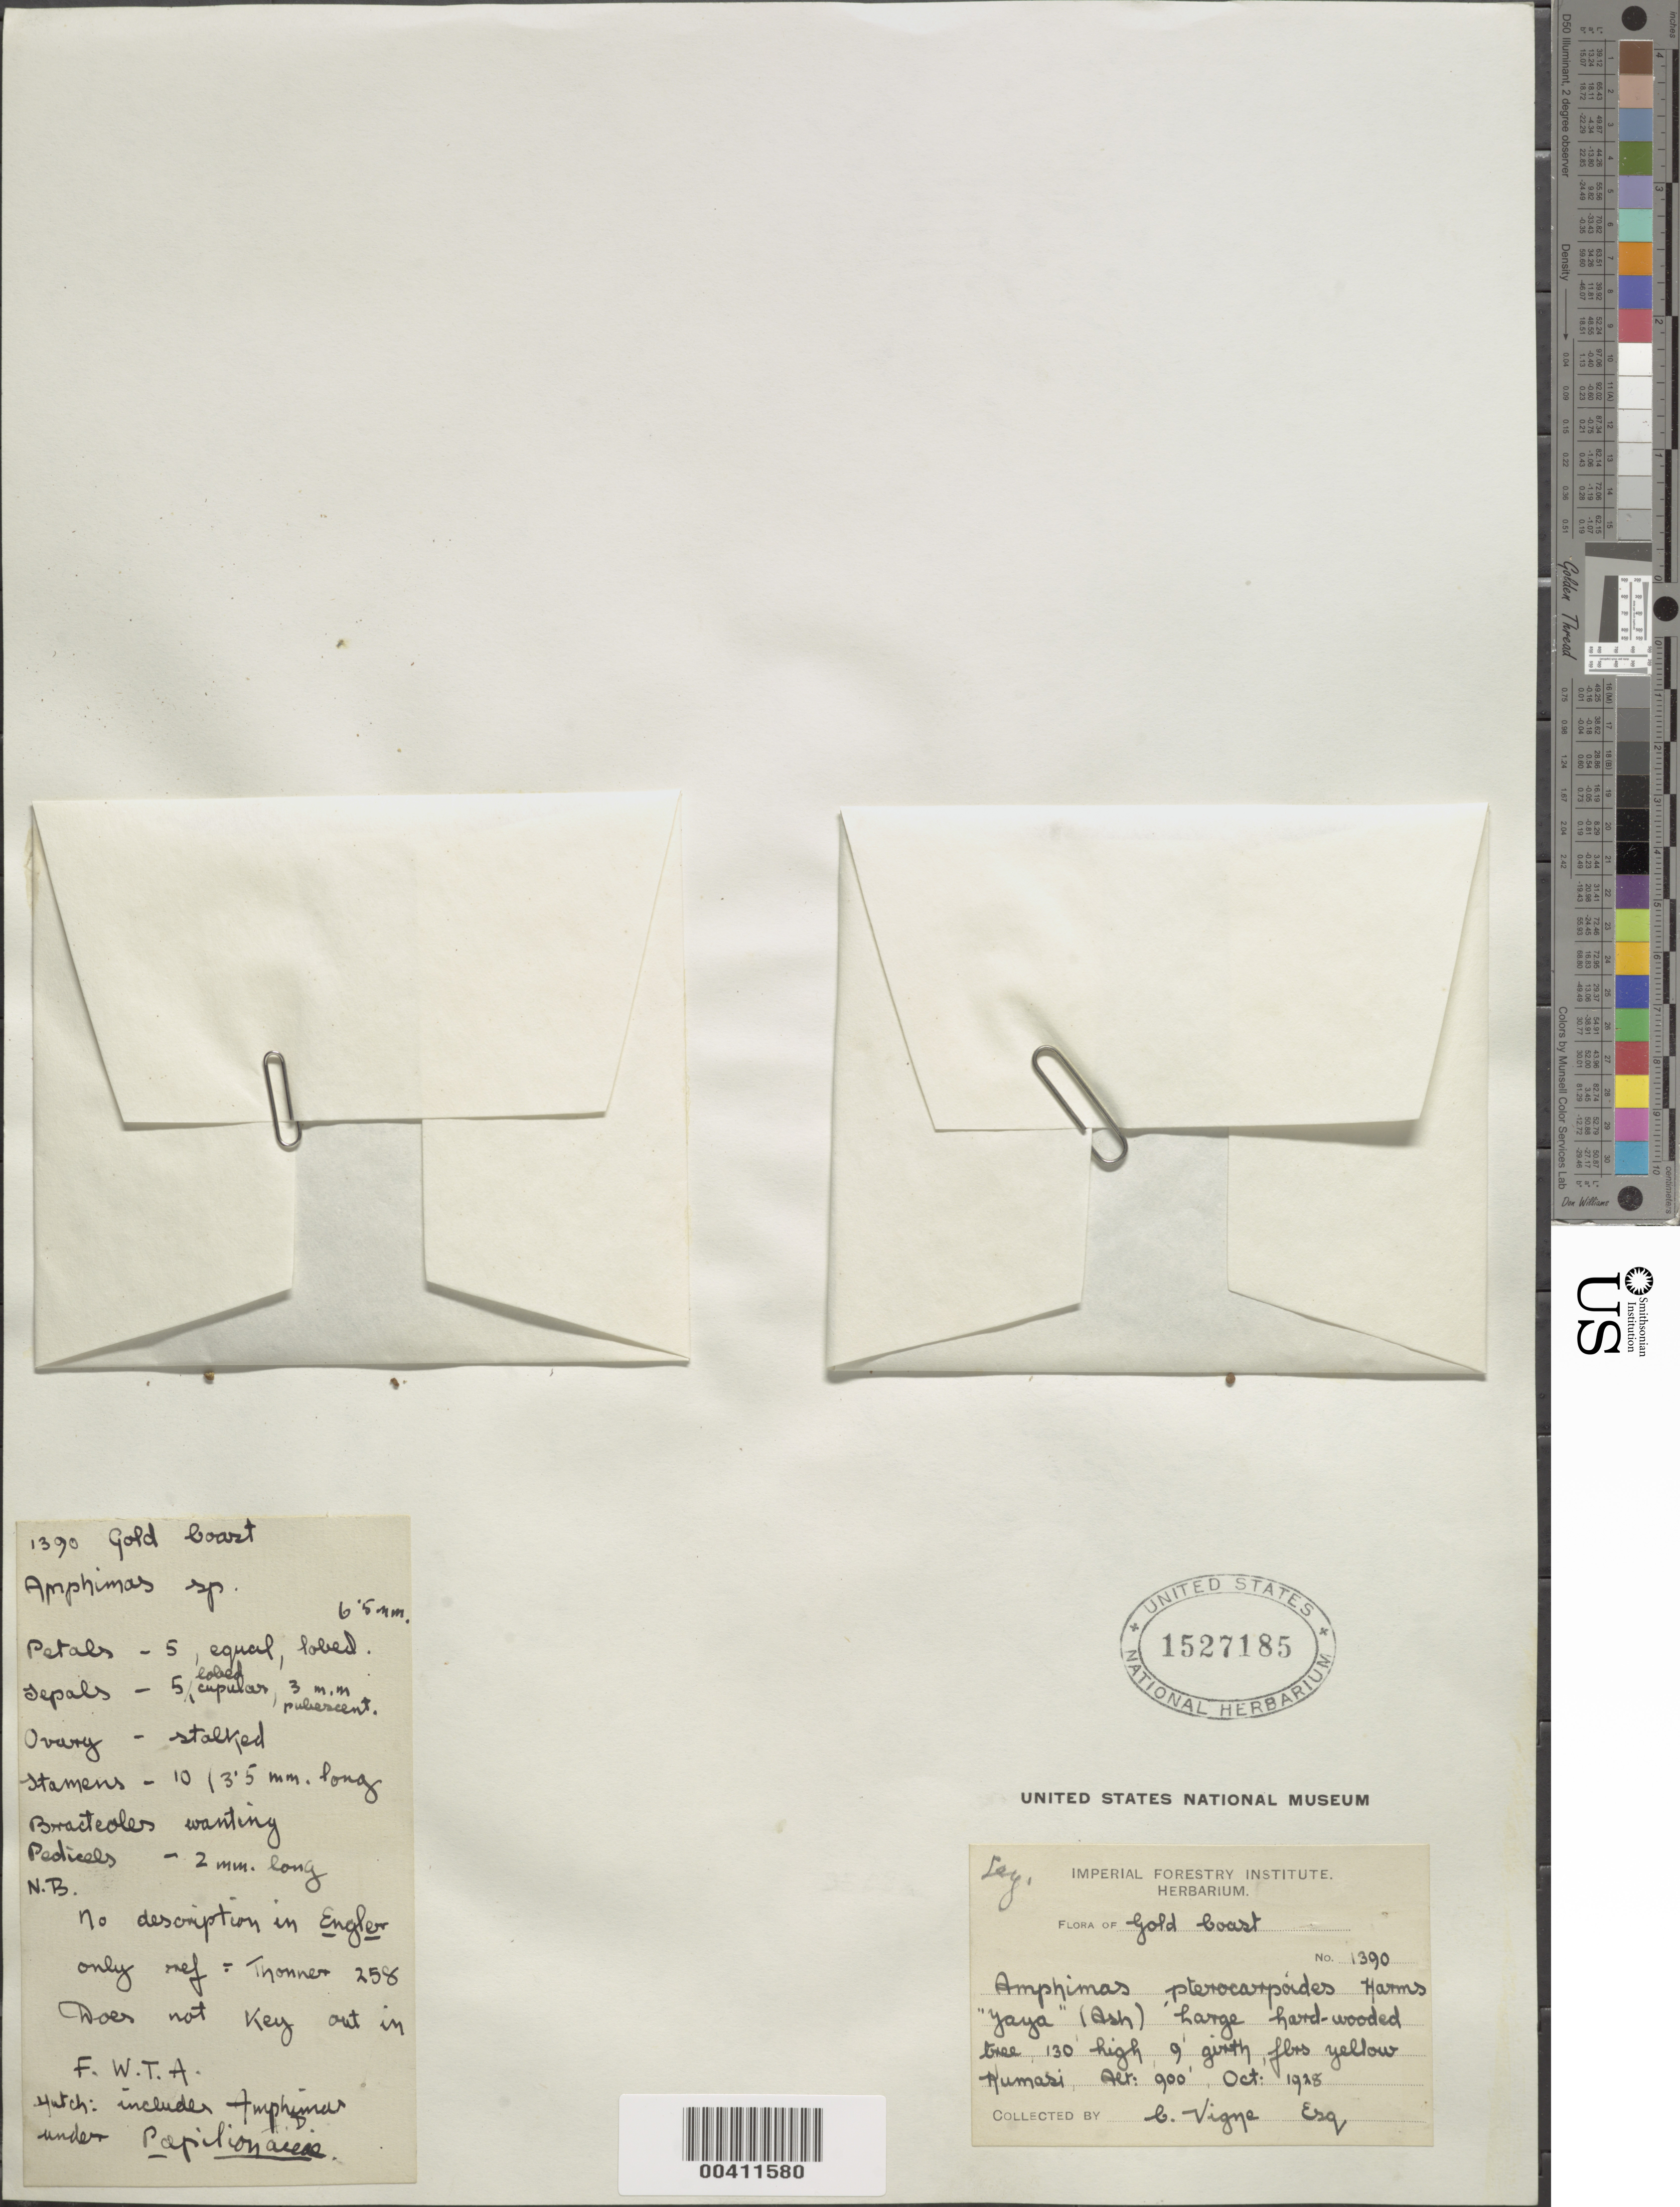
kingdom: Plantae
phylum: Tracheophyta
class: Magnoliopsida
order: Fabales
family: Fabaceae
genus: Amphimas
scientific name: Amphimas pterocarpoides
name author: Harms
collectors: C. Vigne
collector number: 1390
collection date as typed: Oct 1928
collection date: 1928-10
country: Ghana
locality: Kumasi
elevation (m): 274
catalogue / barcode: US 1527185